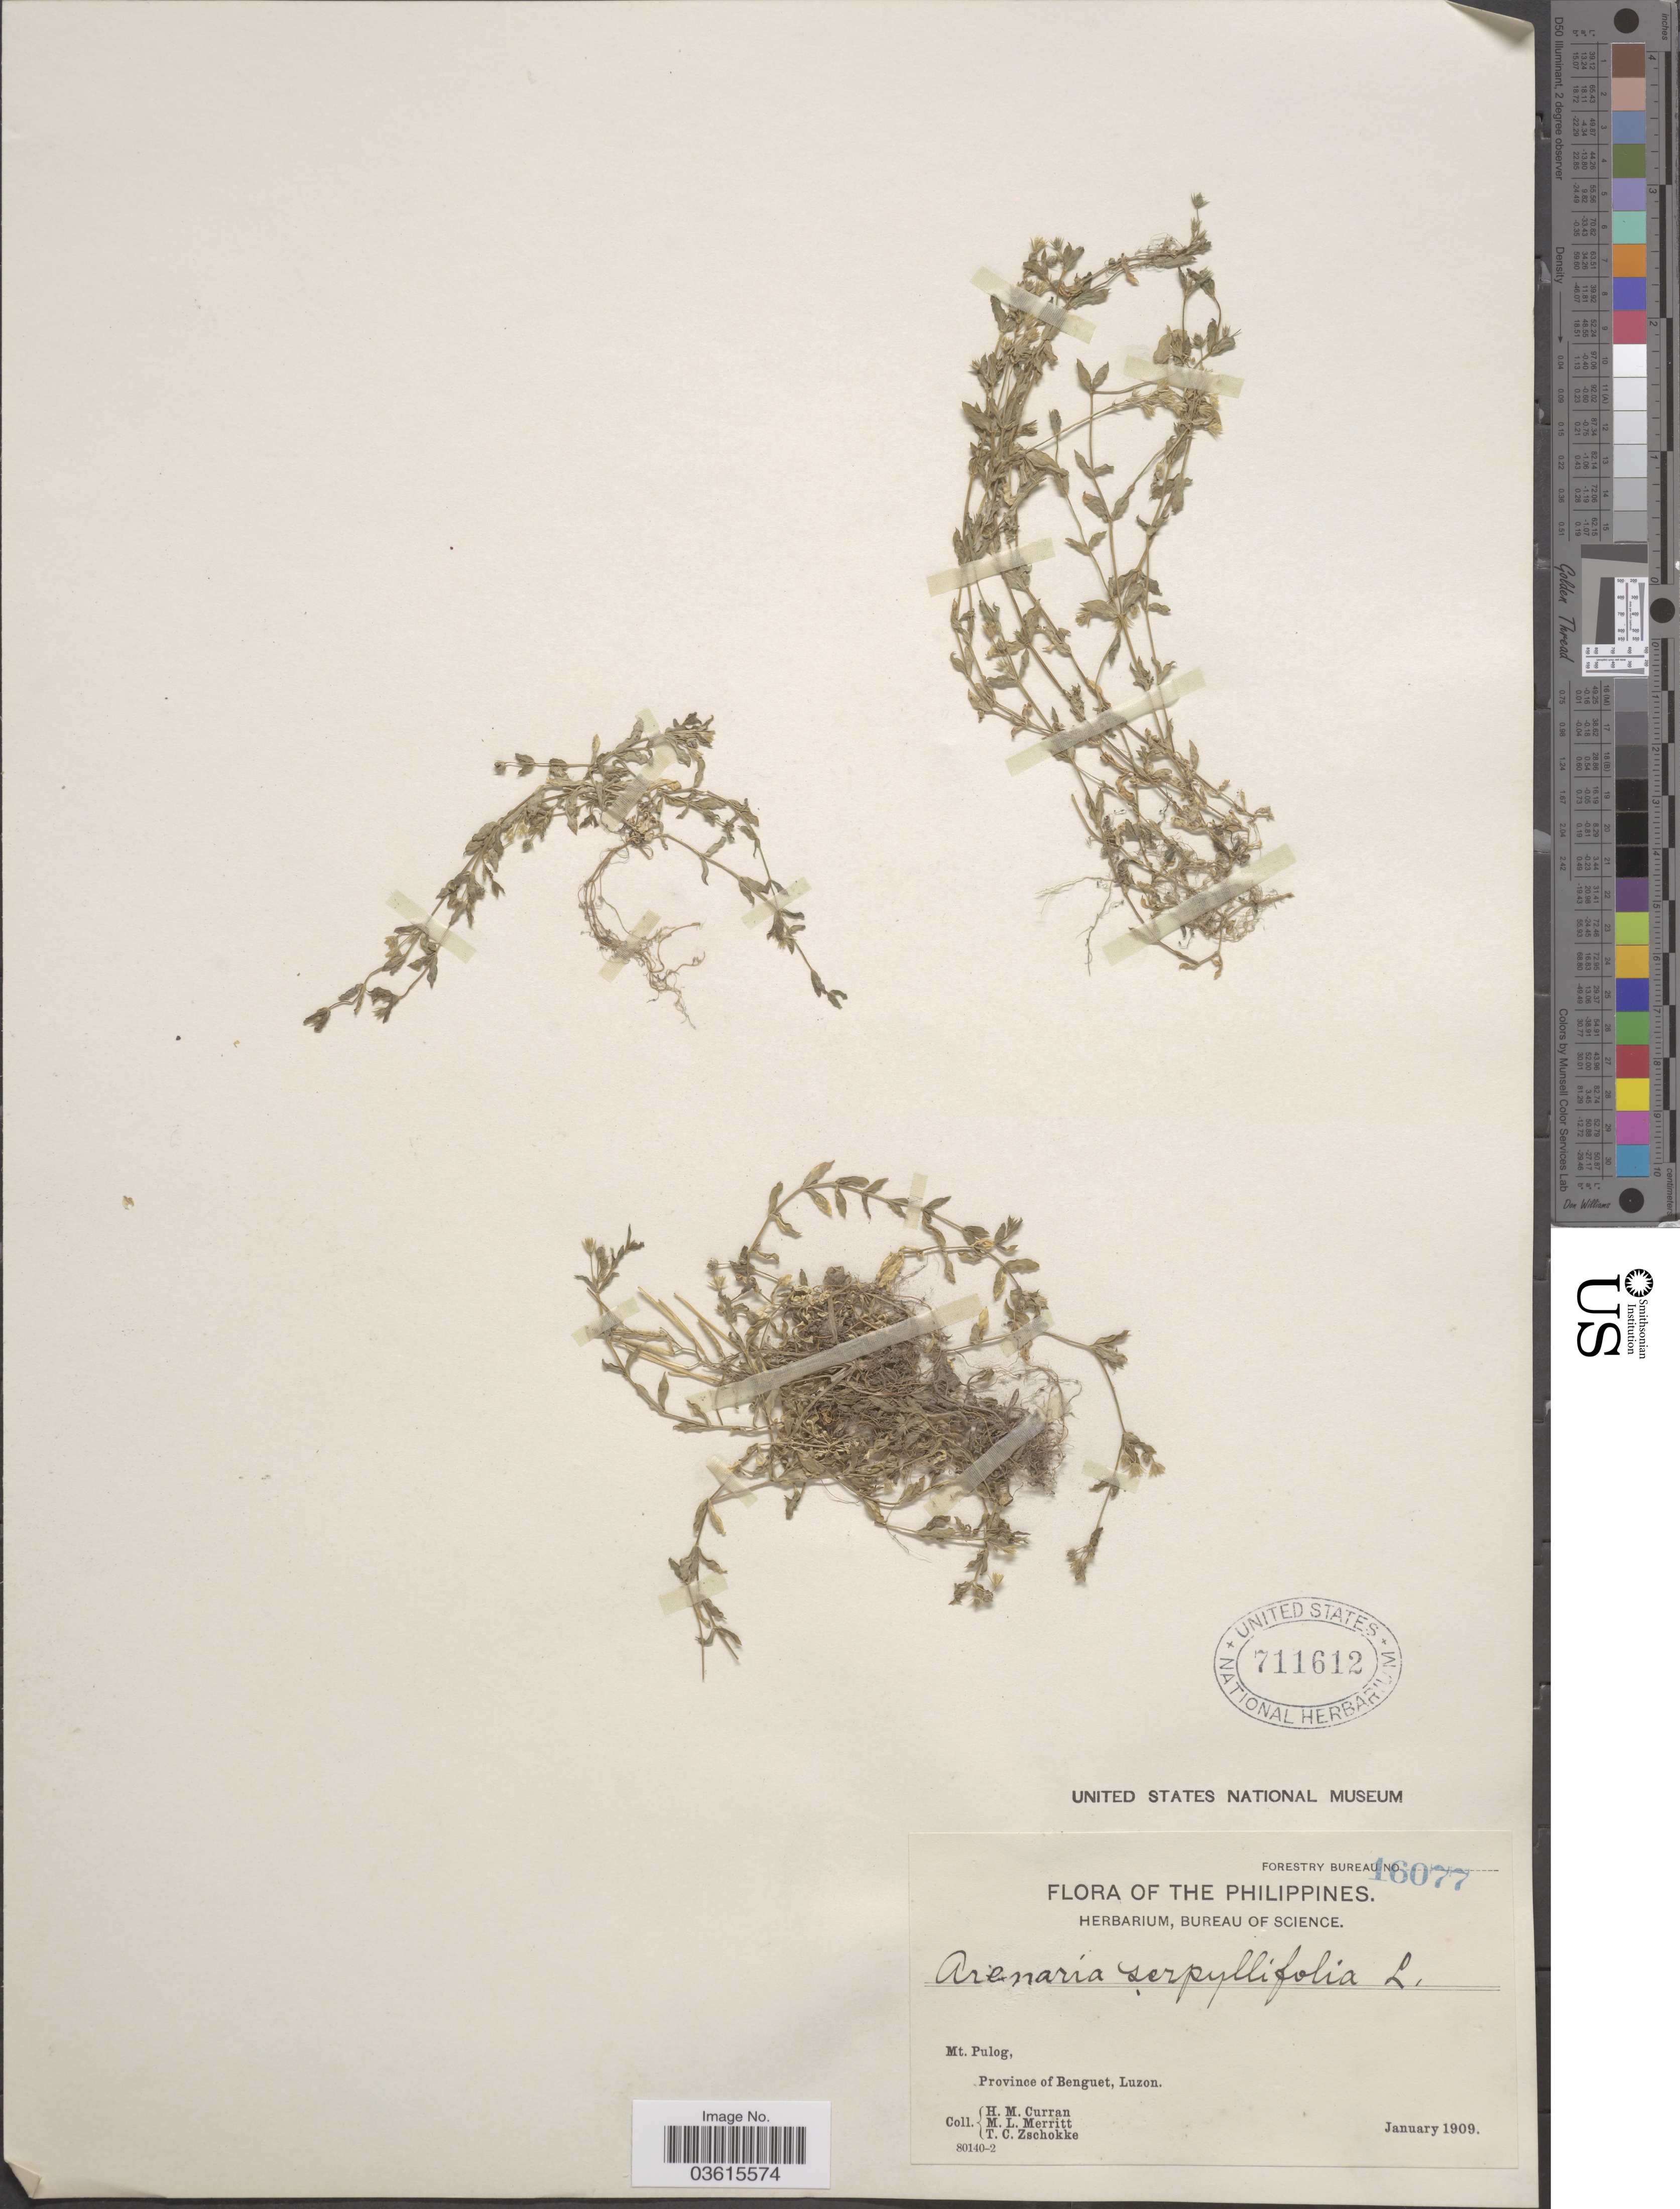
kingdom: Plantae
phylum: Tracheophyta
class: Magnoliopsida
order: Caryophyllales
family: Caryophyllaceae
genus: Arenaria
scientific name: Arenaria serpyllifolia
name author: L.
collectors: H. M. Curran, M. L. Merritt & T. C. Zschokke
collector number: Forestry Bureau 16077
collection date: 1909-01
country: Philippines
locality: Mt. Pulog, Province of Benguet, Luzon.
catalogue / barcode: US 711612